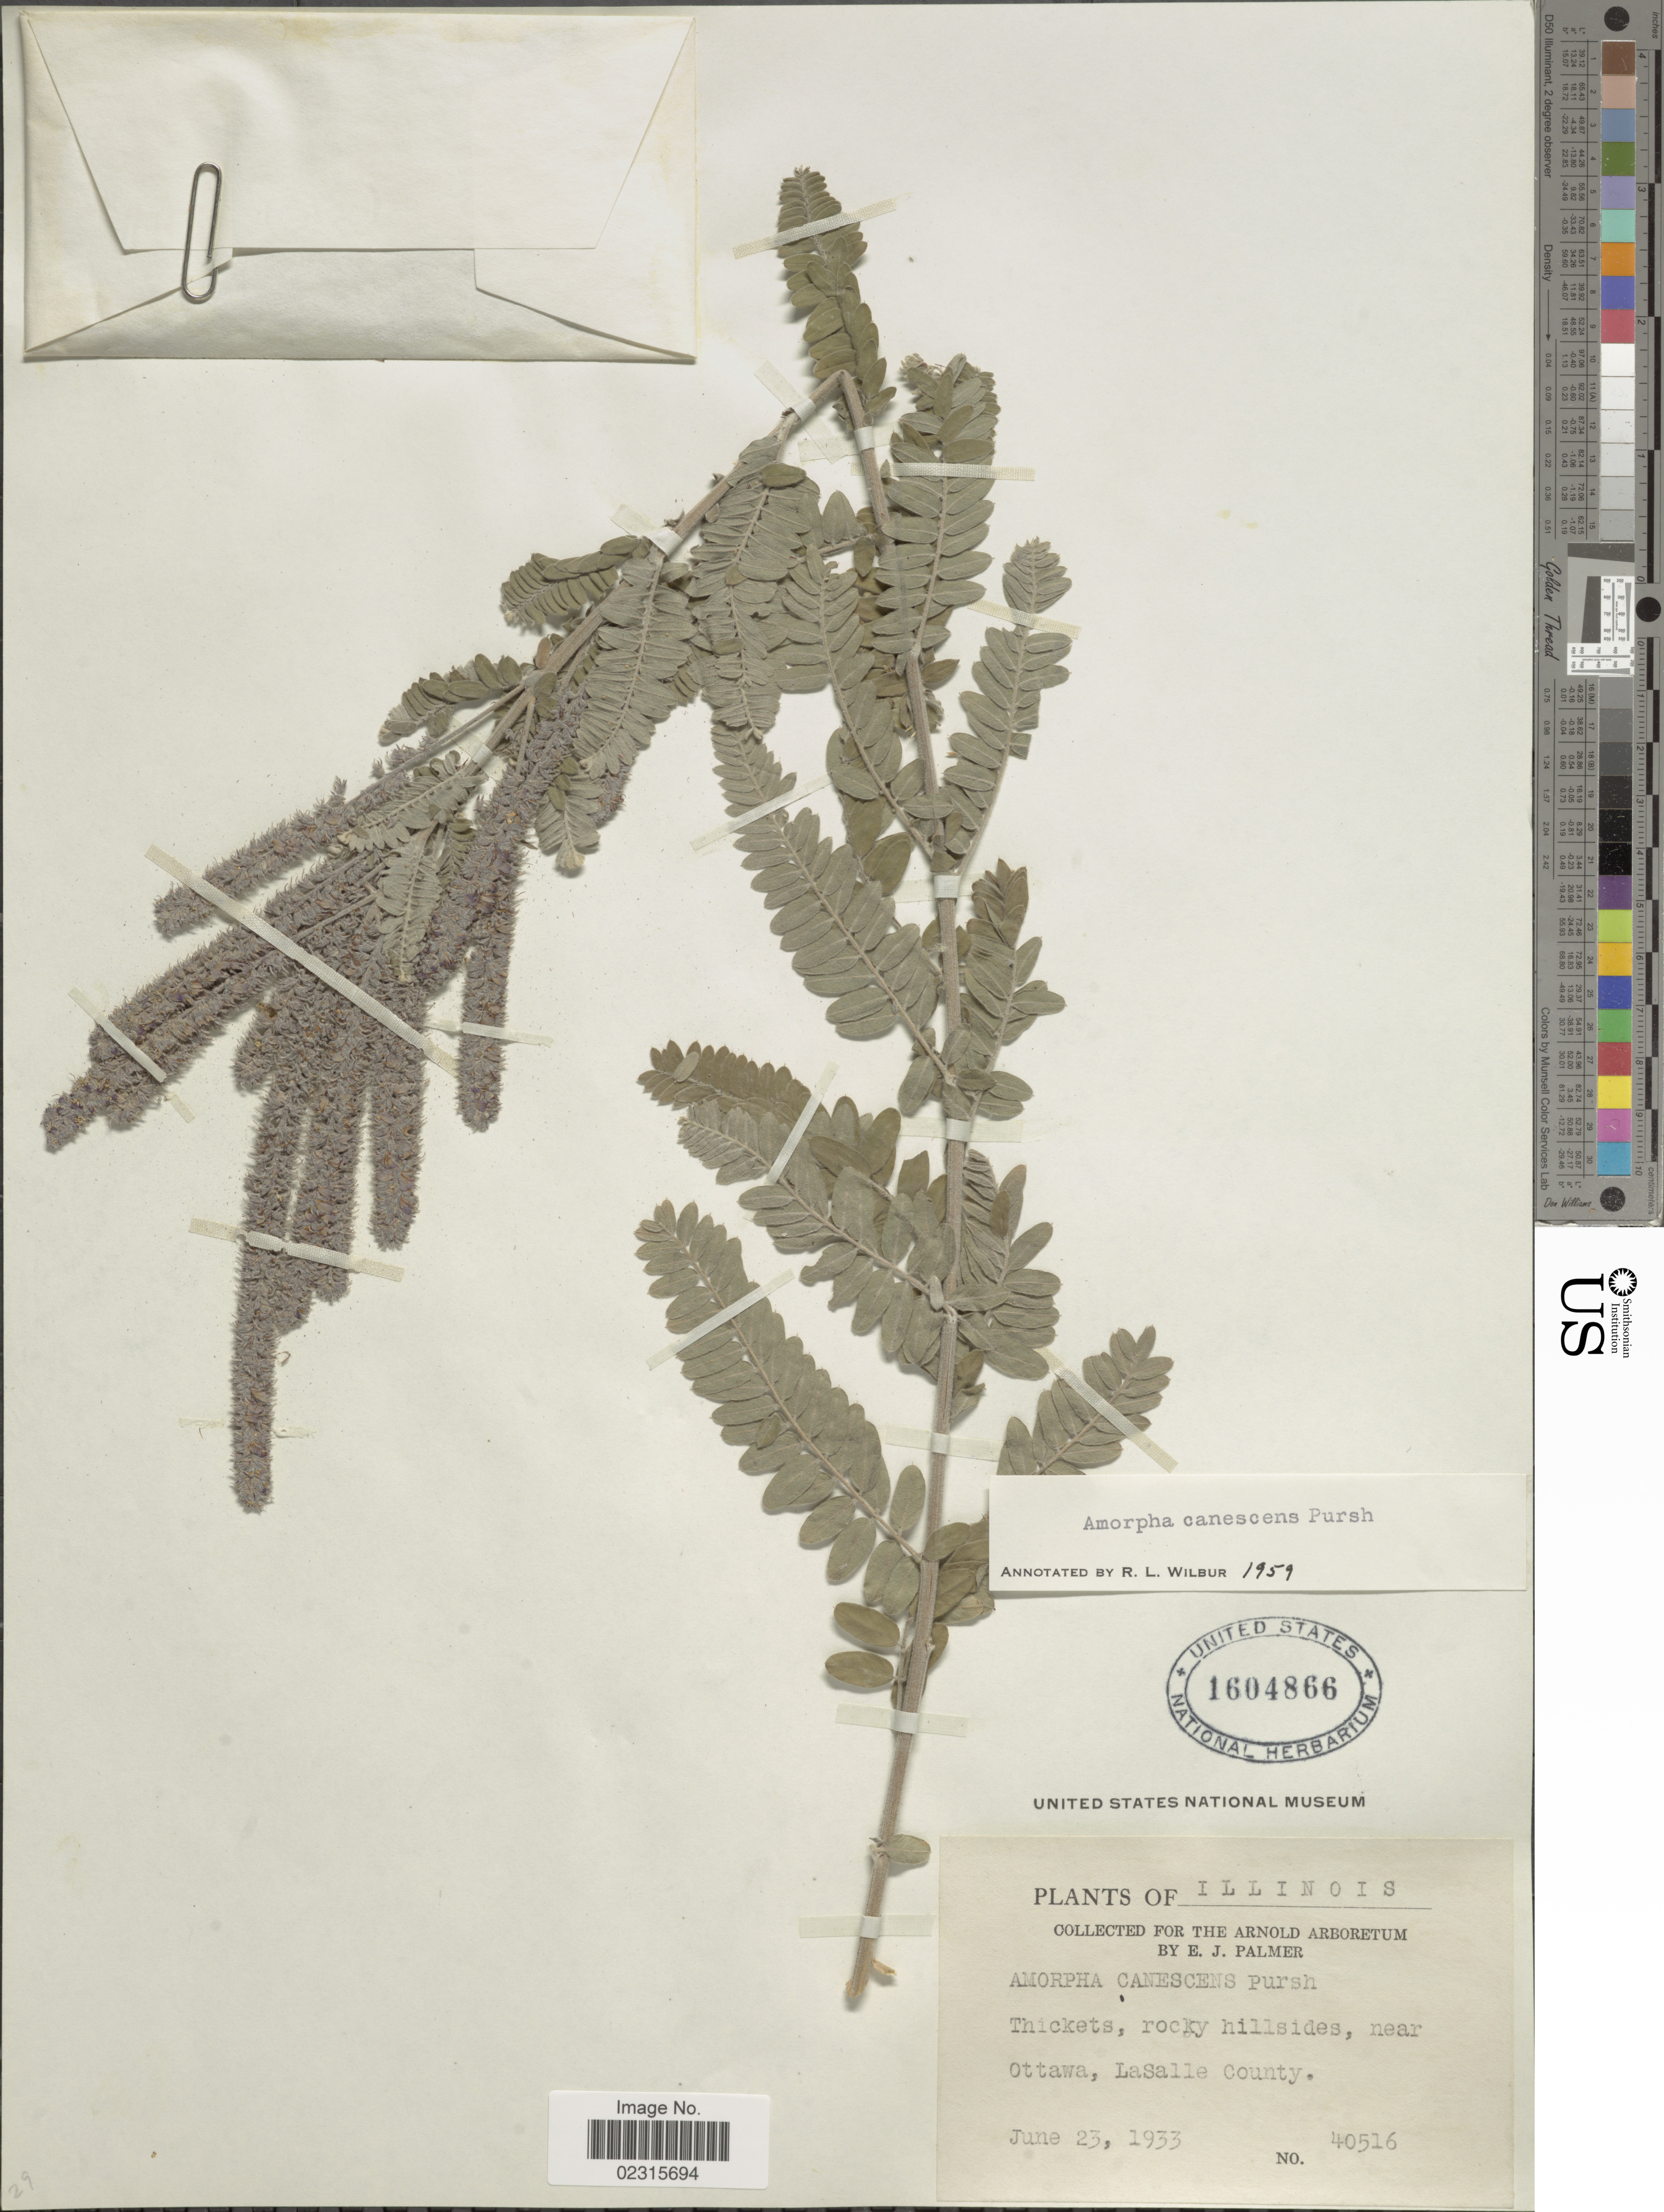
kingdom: Plantae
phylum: Tracheophyta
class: Magnoliopsida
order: Fabales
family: Fabaceae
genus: Amorpha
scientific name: Amorpha canescens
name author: Pursh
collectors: E. J. Palmer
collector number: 40516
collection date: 1933-06-23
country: United States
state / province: Illinois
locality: Thickets, rocky hillsides, near Ottawa, La Salle County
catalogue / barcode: US 1604866